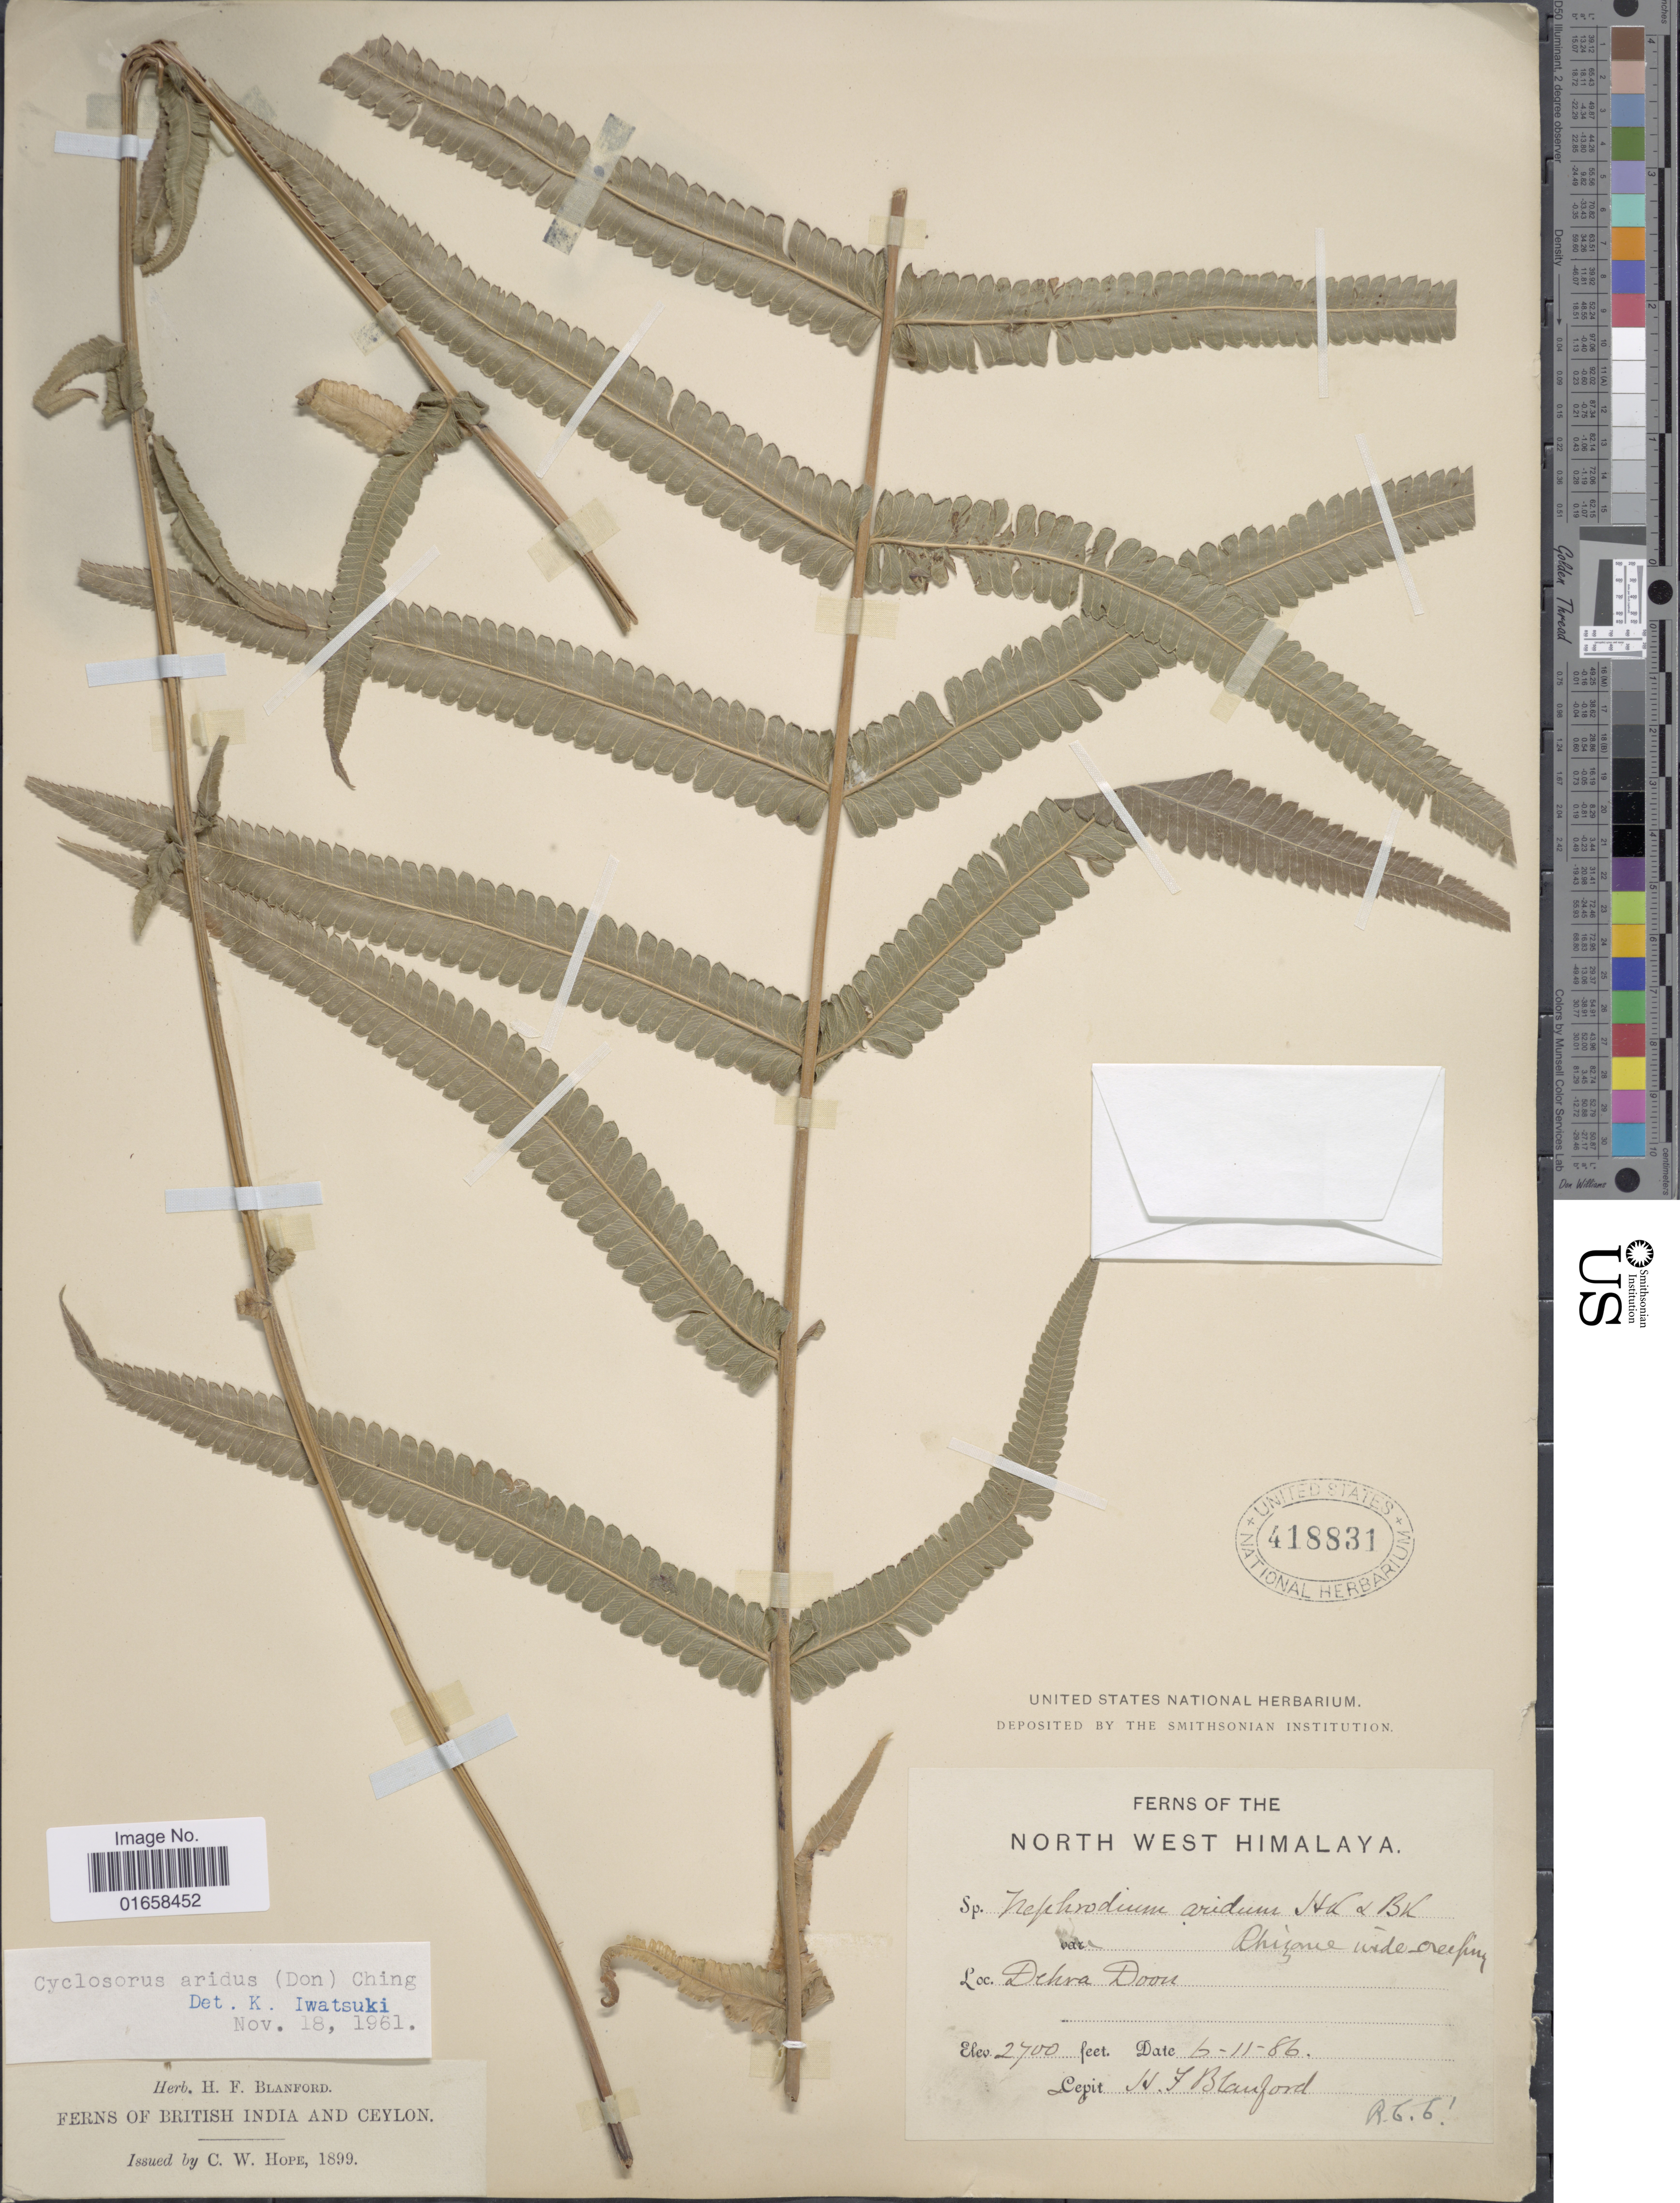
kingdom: Plantae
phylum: Tracheophyta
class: Polypodiopsida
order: Polypodiales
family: Thelypteridaceae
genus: Christella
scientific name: Christella arida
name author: (D. Don) Holttum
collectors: H. Blanford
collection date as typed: Transcribed d/m/y: 6/11/86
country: India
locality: West Himalaya. Dehra Doon.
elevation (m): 823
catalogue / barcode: US 418831